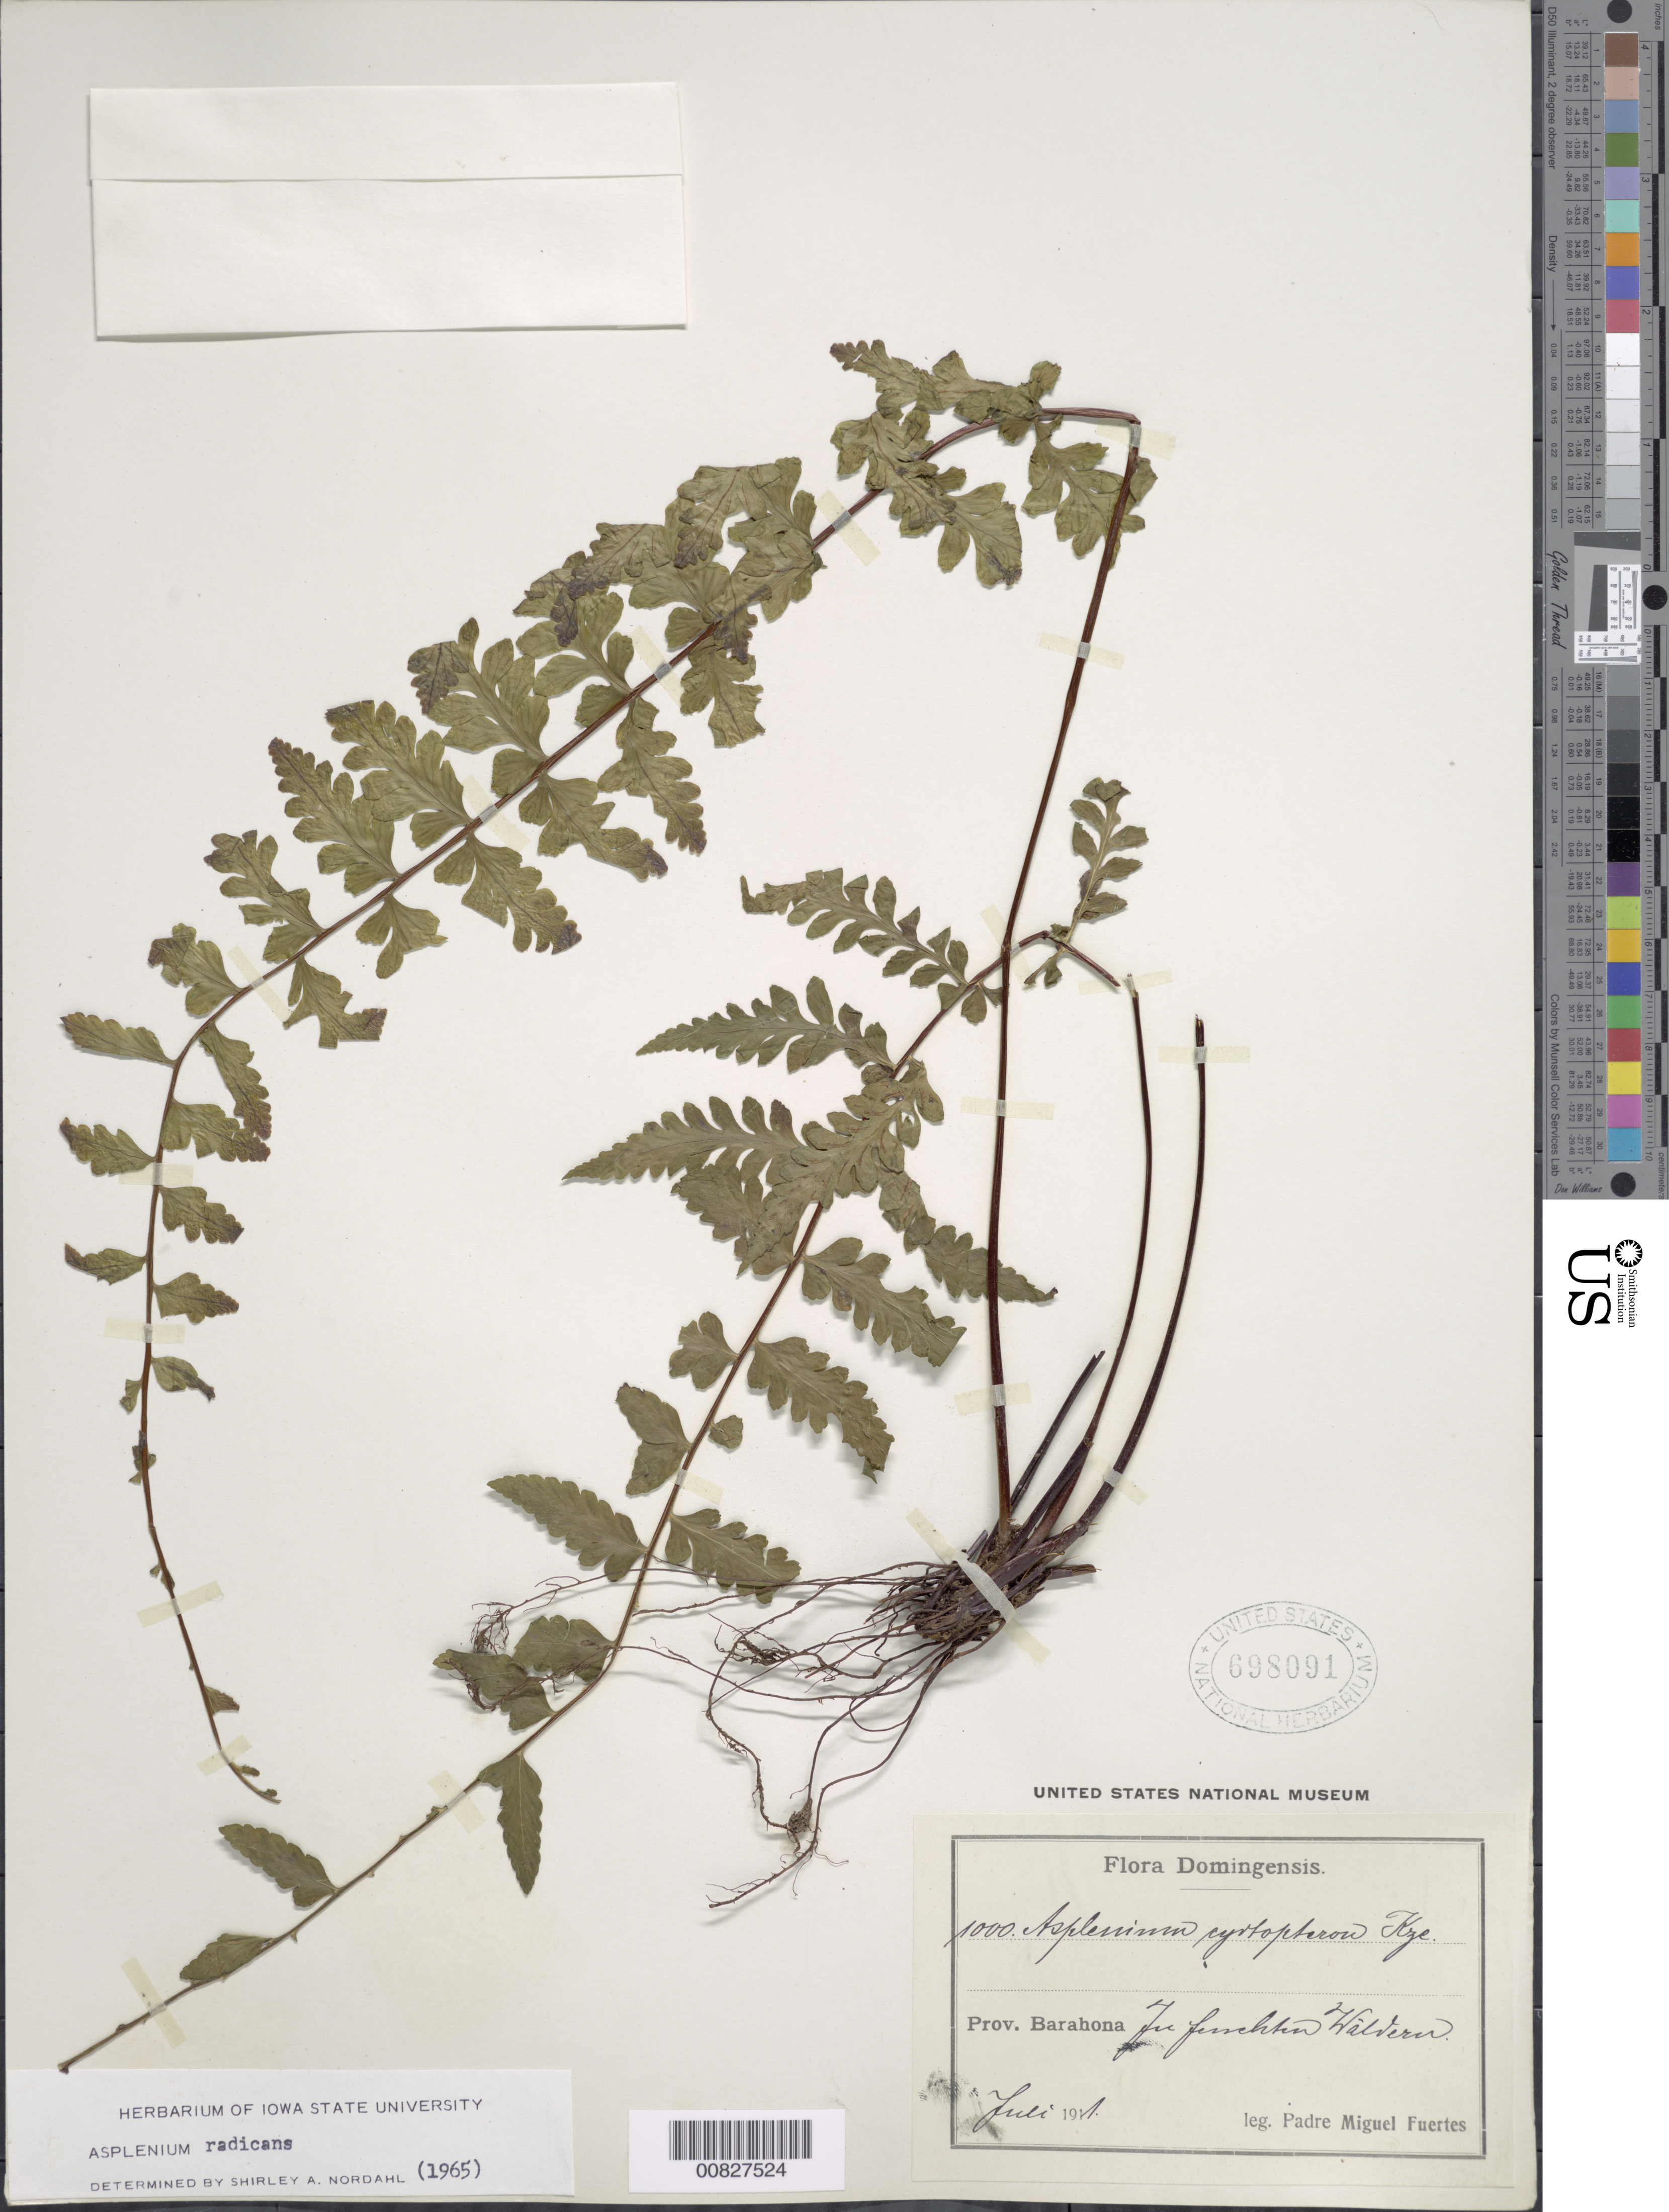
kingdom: Plantae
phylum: Tracheophyta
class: Polypodiopsida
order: Polypodiales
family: Aspleniaceae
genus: Asplenium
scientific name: Asplenium radicans var. alloeopteron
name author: (Kunze ex Klotzsch) Lellinger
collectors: M. D. Fuertes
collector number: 1000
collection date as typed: Jul 1922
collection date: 1922-07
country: Dominican Republic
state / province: Barahona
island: Hispaniola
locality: Waldern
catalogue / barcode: US 698091